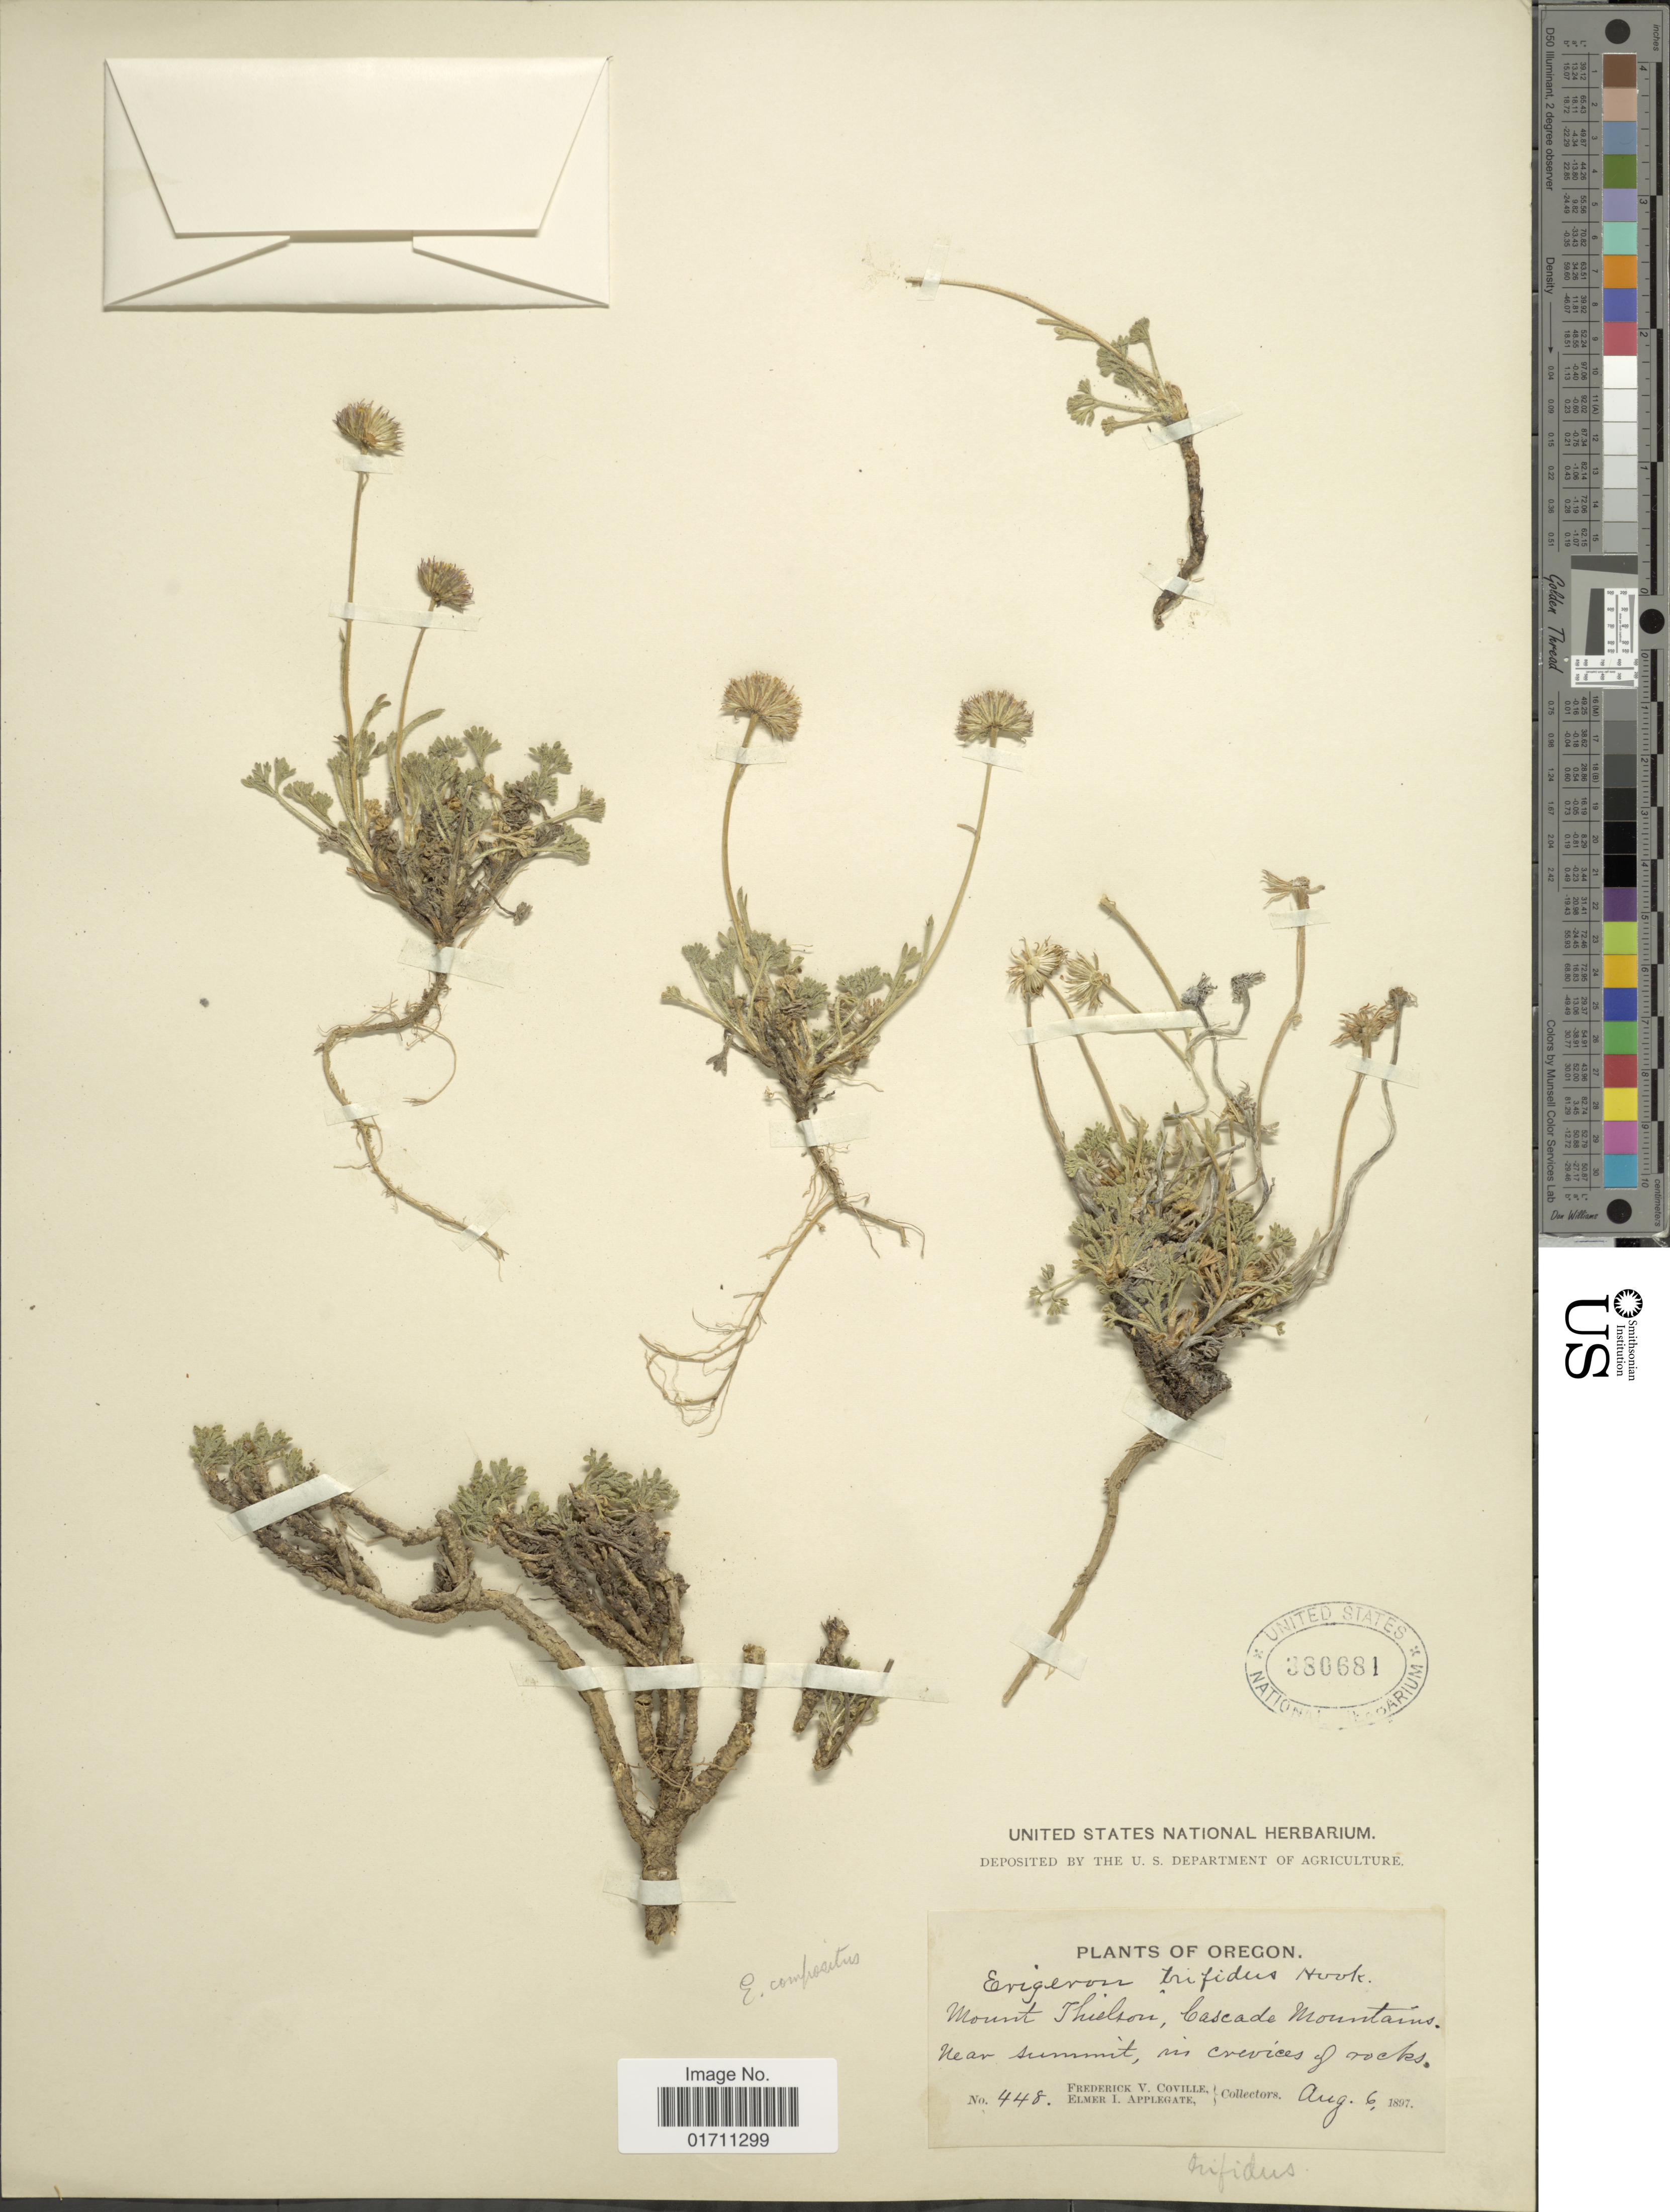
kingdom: Plantae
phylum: Tracheophyta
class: Magnoliopsida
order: Asterales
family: Asteraceae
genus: Erigeron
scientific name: Erigeron compositus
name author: Pursh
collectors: F. V. Coville & E. I. Applegate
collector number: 448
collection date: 1897-08-06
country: United States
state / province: Oregon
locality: Mount Thielson, Cascade Mountains, Near summit, in crevices of rocks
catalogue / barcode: US 380681